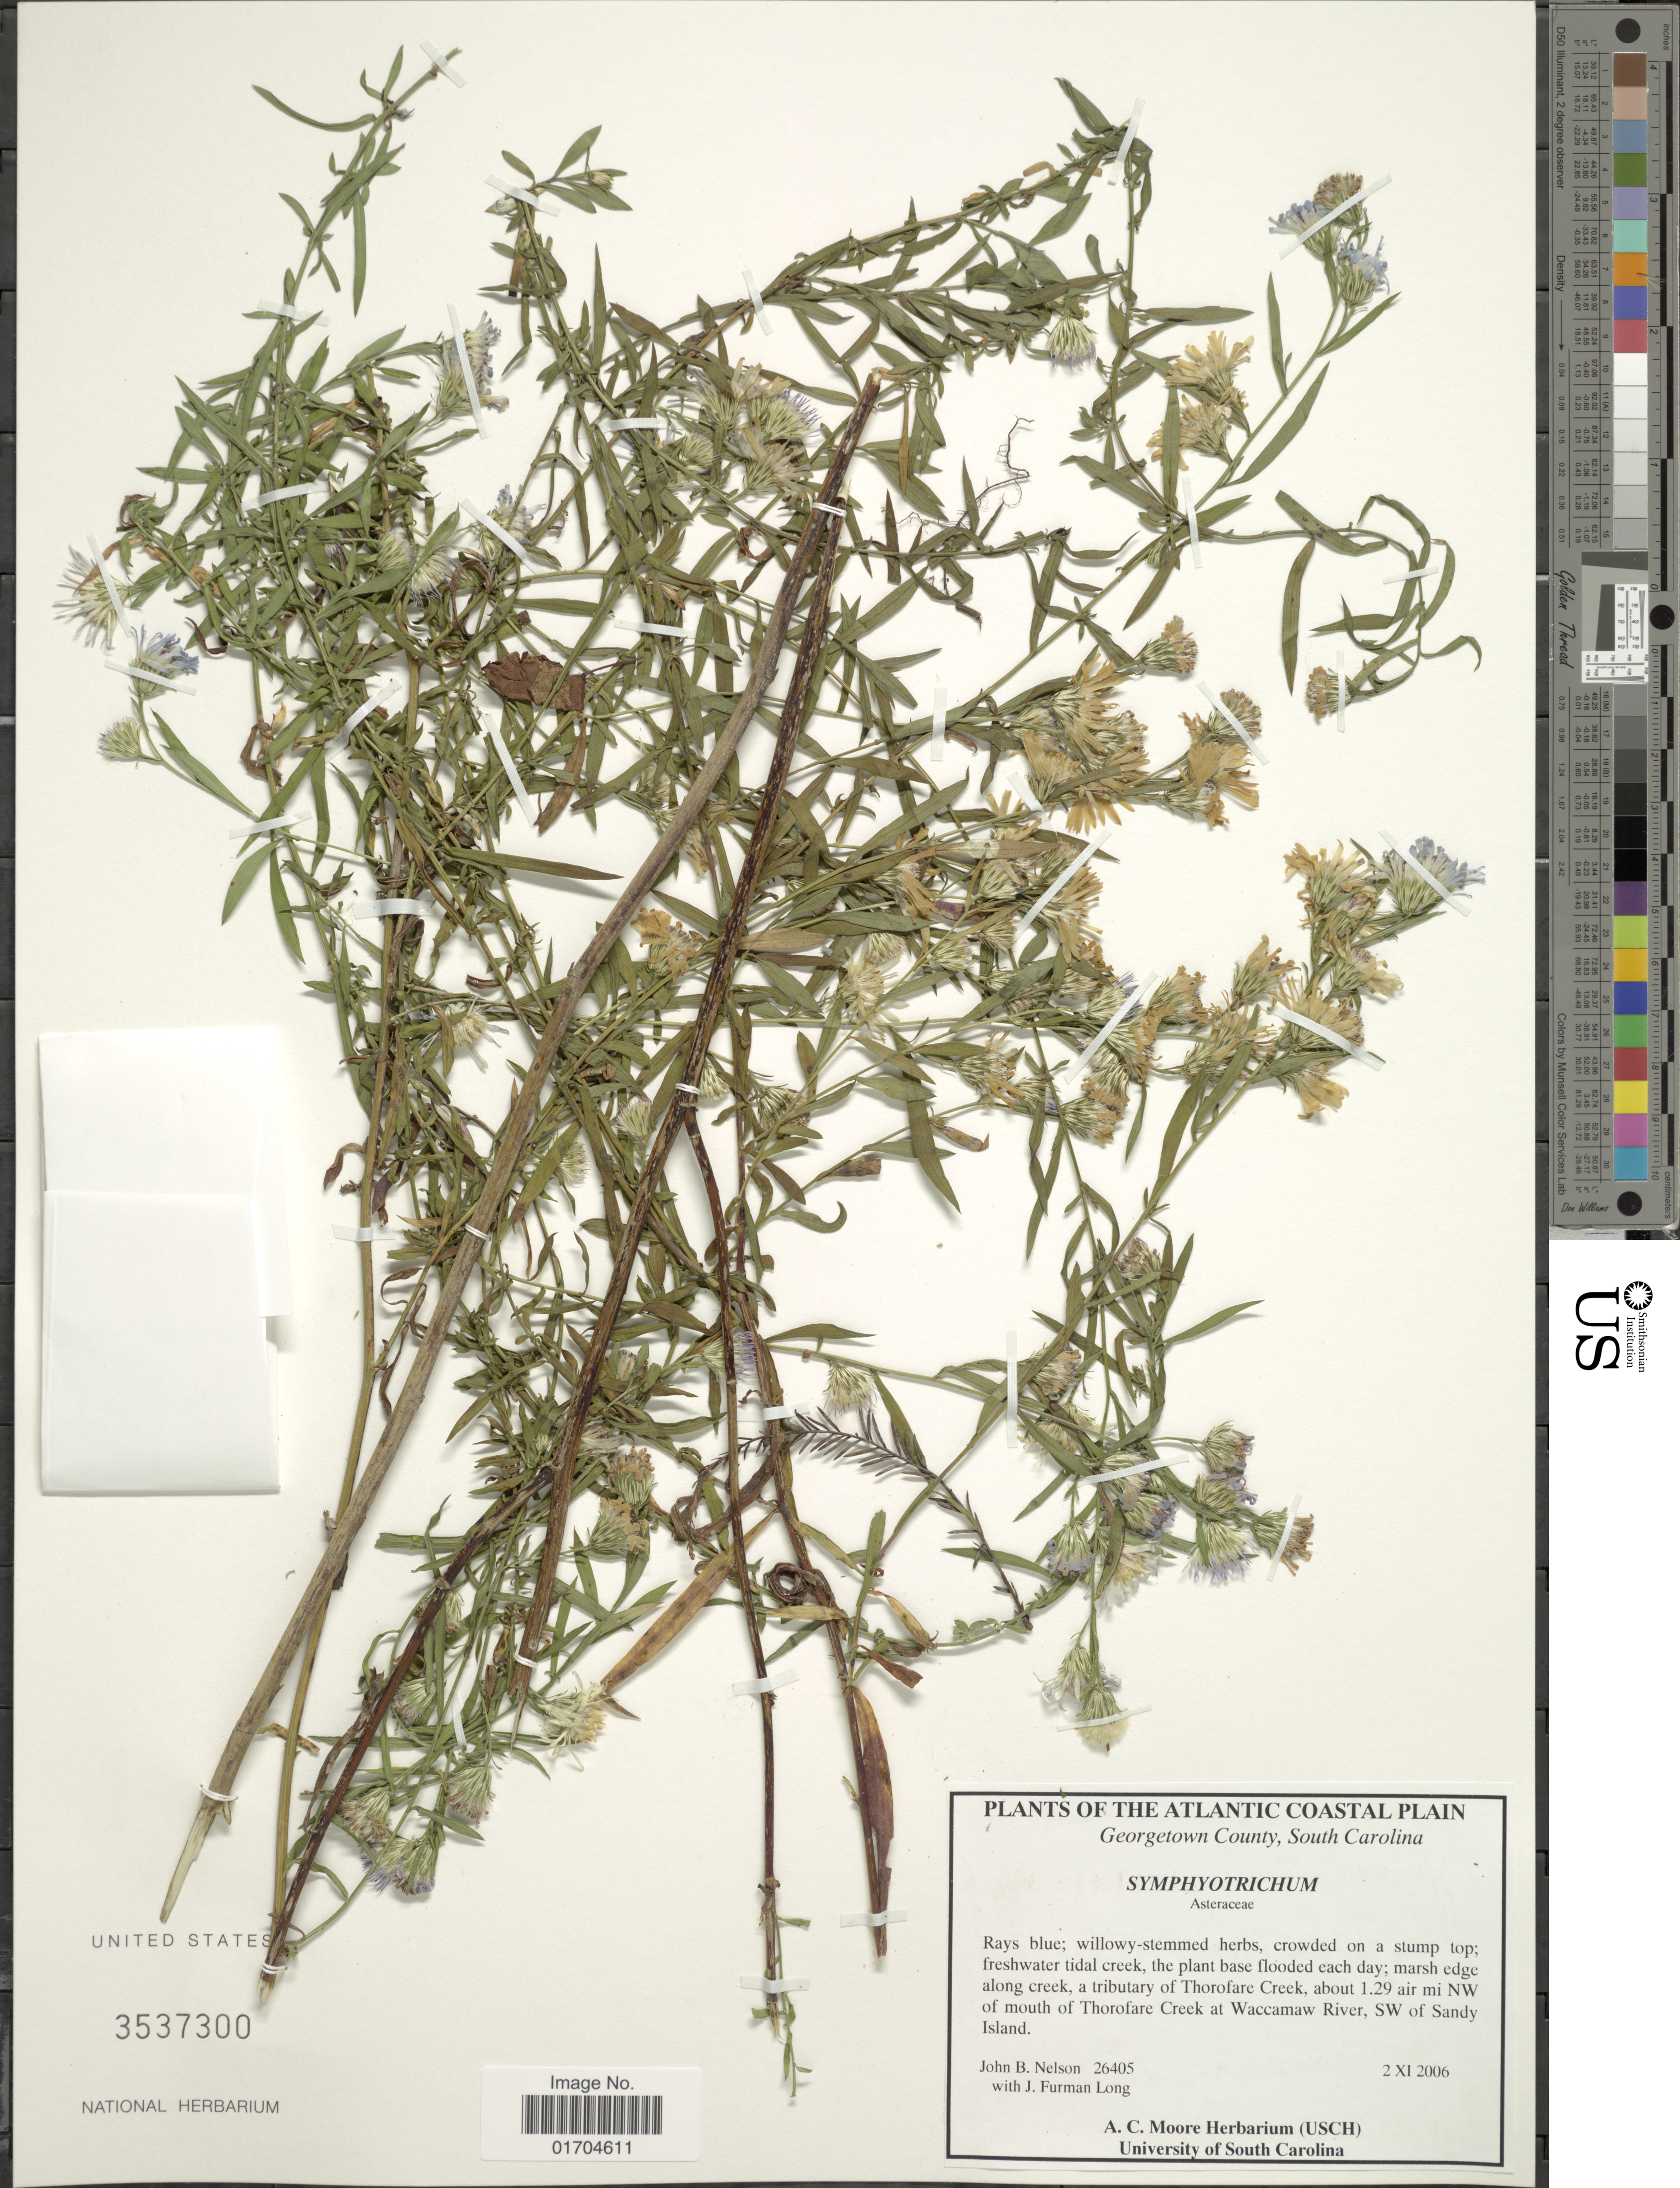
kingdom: Plantae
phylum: Tracheophyta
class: Magnoliopsida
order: Asterales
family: Asteraceae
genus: Symphyotrichum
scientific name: Symphyotrichum sp.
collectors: J. B. Nelson & J. Long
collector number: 26405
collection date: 2006-11-02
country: United States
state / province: South Carolina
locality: The Atlantic Coastal Plain. Georgetown County. Marsh edge along creek, a tributary of Thorofare Creek, about 1.3 air mi NW of mouth of Thorofare Creek at Waccamaw River, SW of Sandy Island.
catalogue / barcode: US 3537300